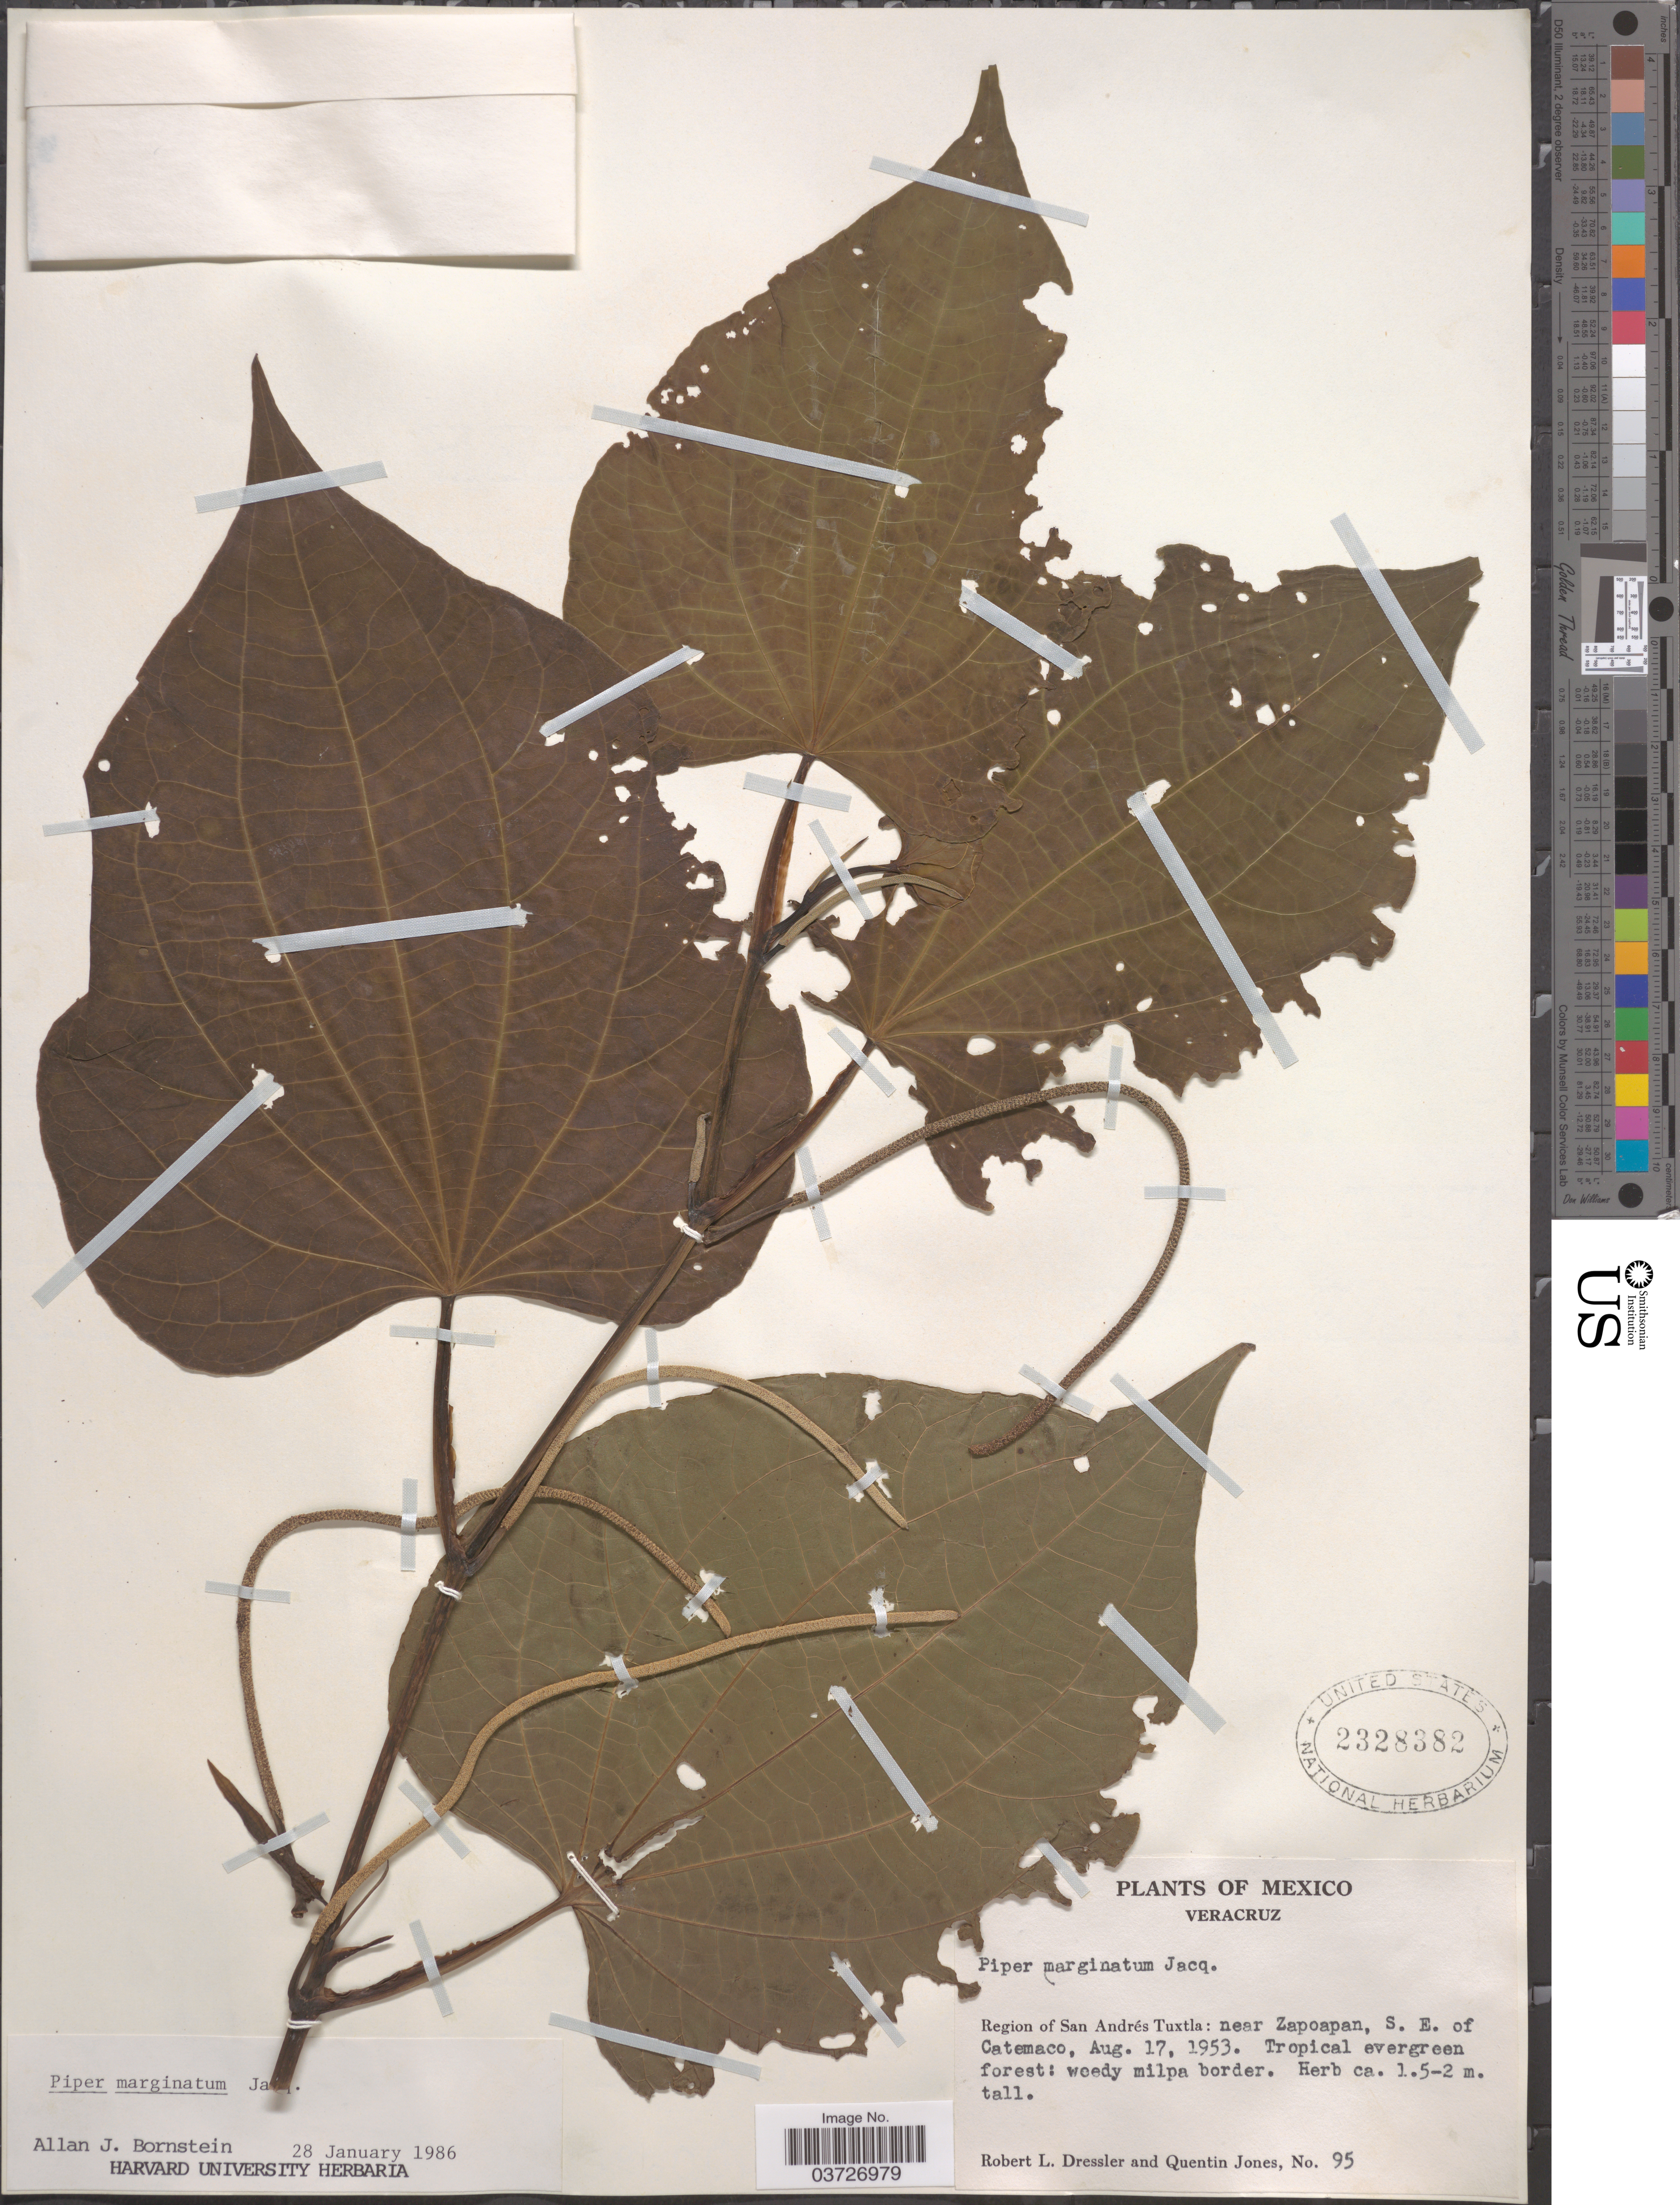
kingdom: Plantae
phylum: Tracheophyta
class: Magnoliopsida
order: Piperales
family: Piperaceae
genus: Piper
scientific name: Piper marginatum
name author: Jacq.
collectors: R. Dressler & Q. Jones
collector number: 95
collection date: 1953-08-17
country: Mexico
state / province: Veracruz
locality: Veracruz. Region of San Andrés Tuxtla: near Zapoapan, S.E. of Catemaco.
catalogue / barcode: US 2328382